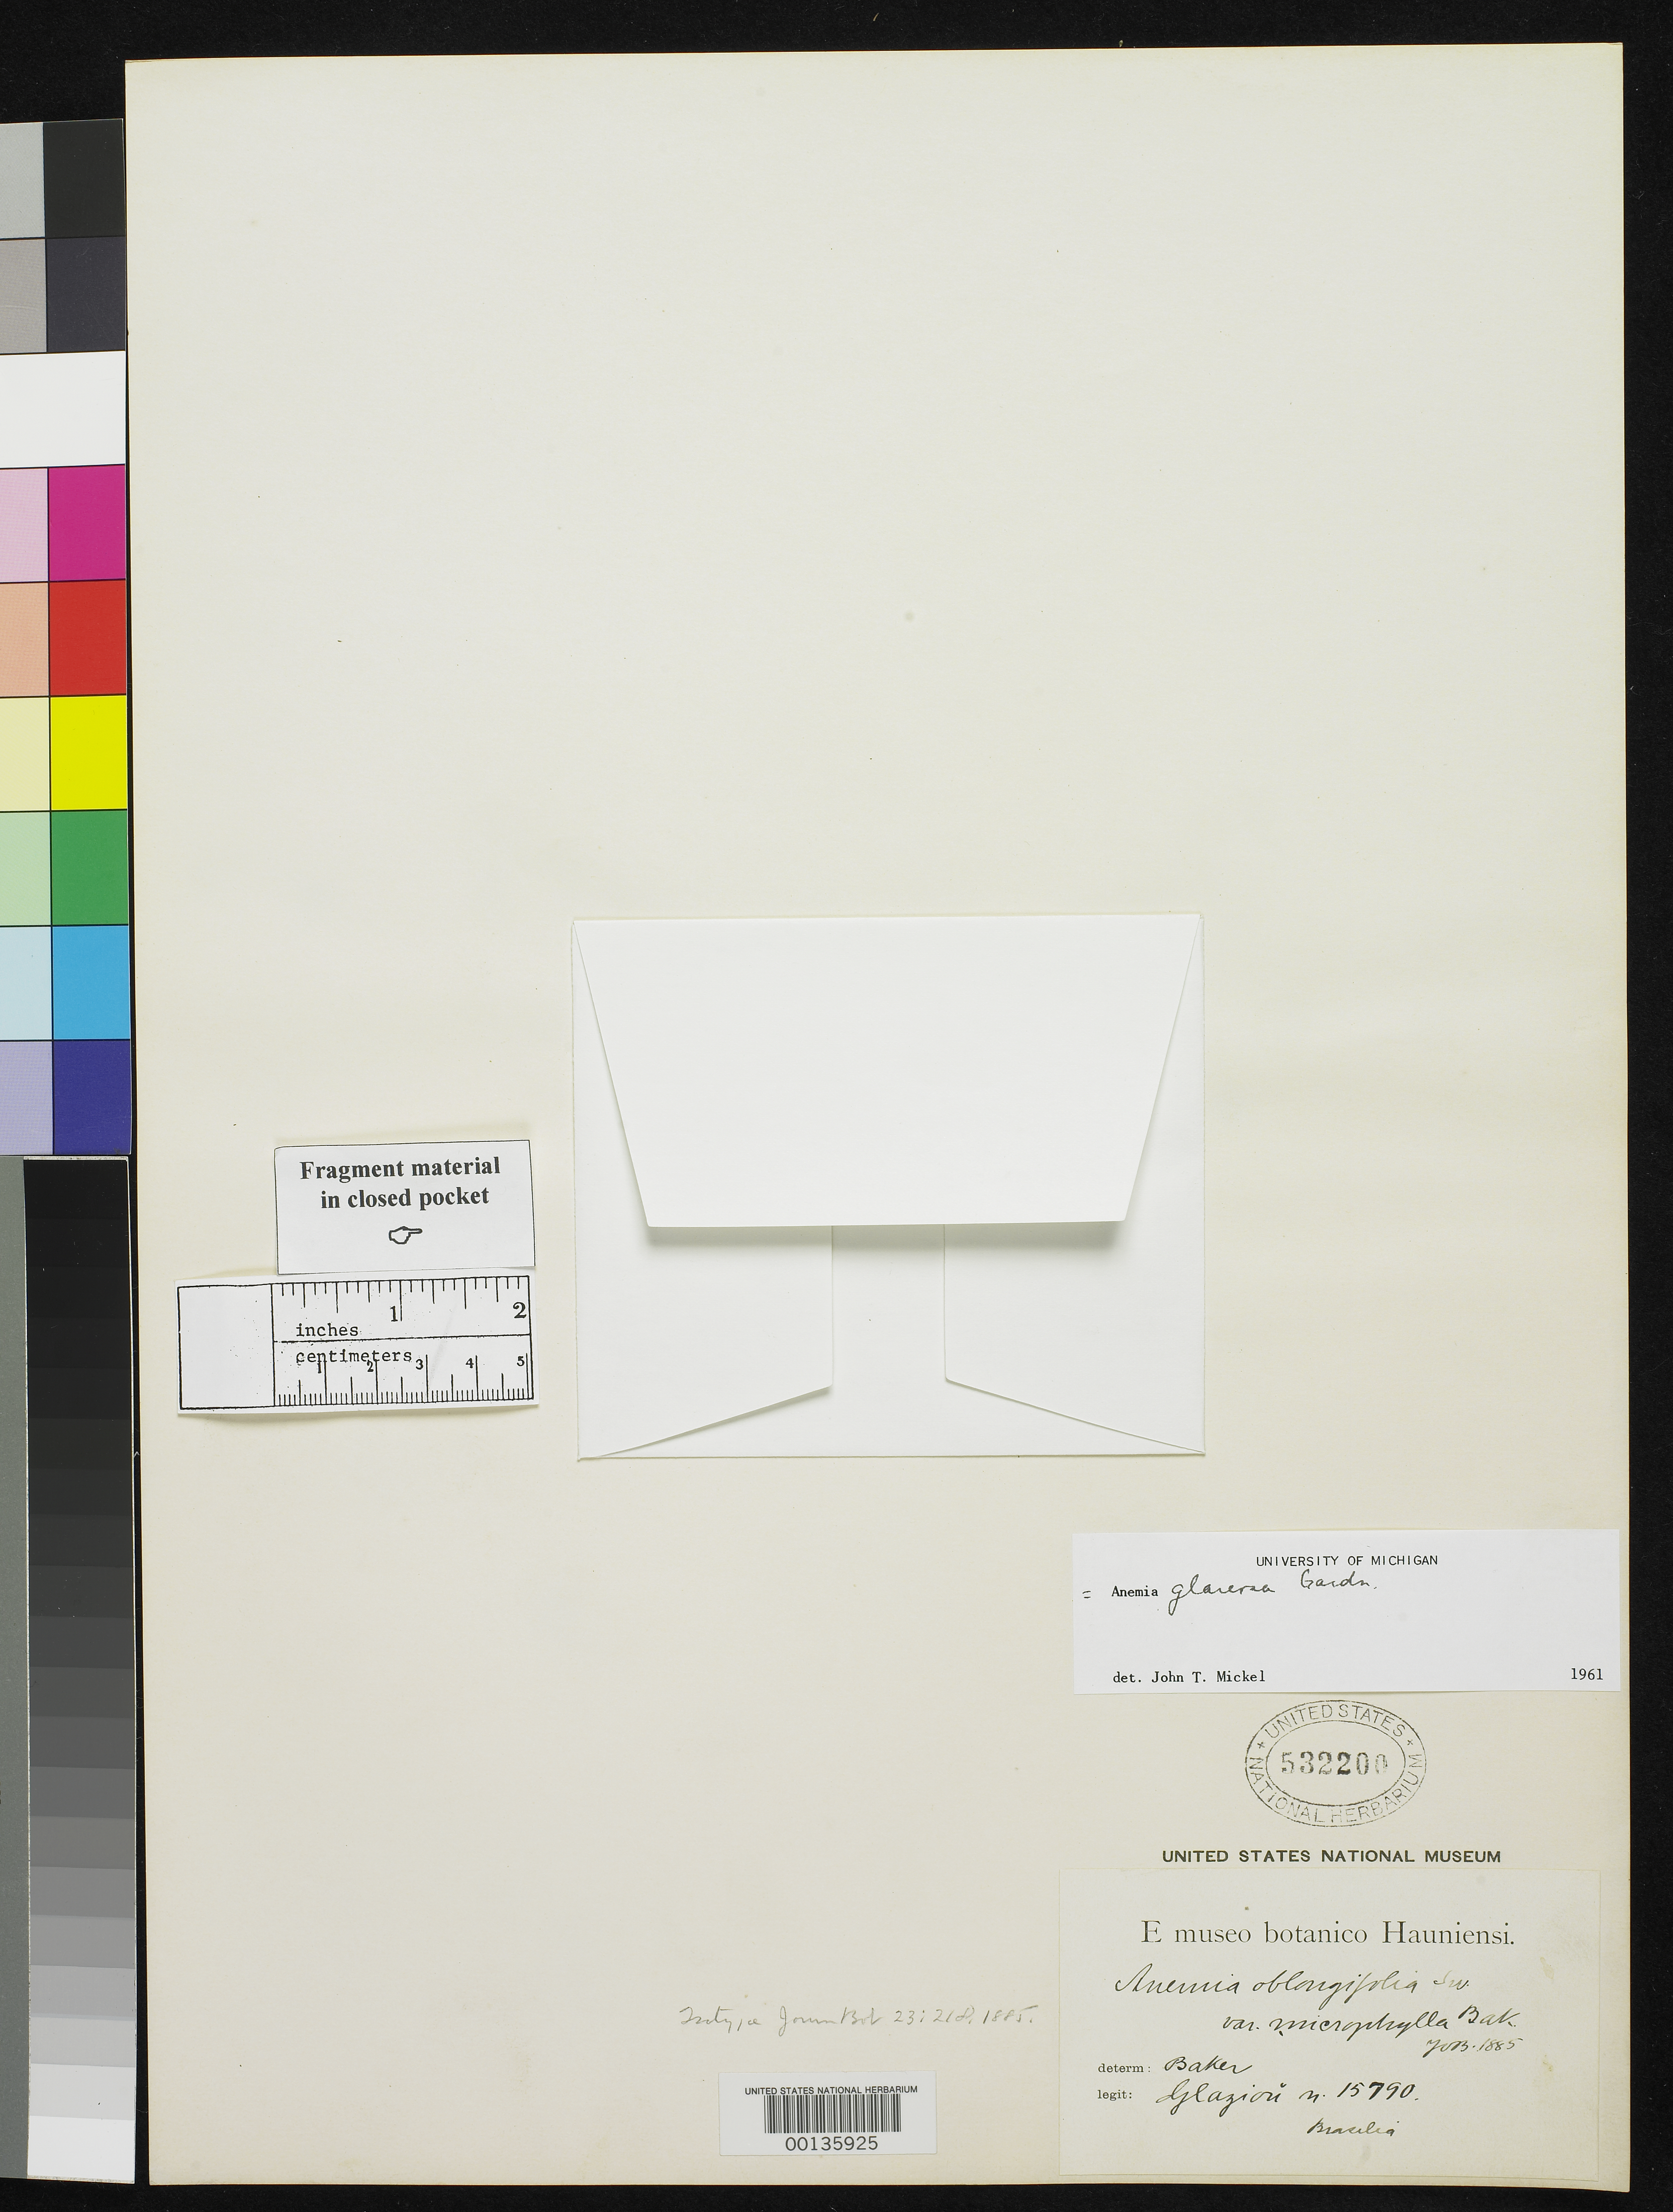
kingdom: Plantae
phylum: Tracheophyta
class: Polypodiopsida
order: Schizaeales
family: Anemiaceae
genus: Anemia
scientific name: Anemia oblongifolia var. microphylla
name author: Baker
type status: Type Fragment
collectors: A. F. M. Glaziou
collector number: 15790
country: Brazil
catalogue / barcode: US 532200